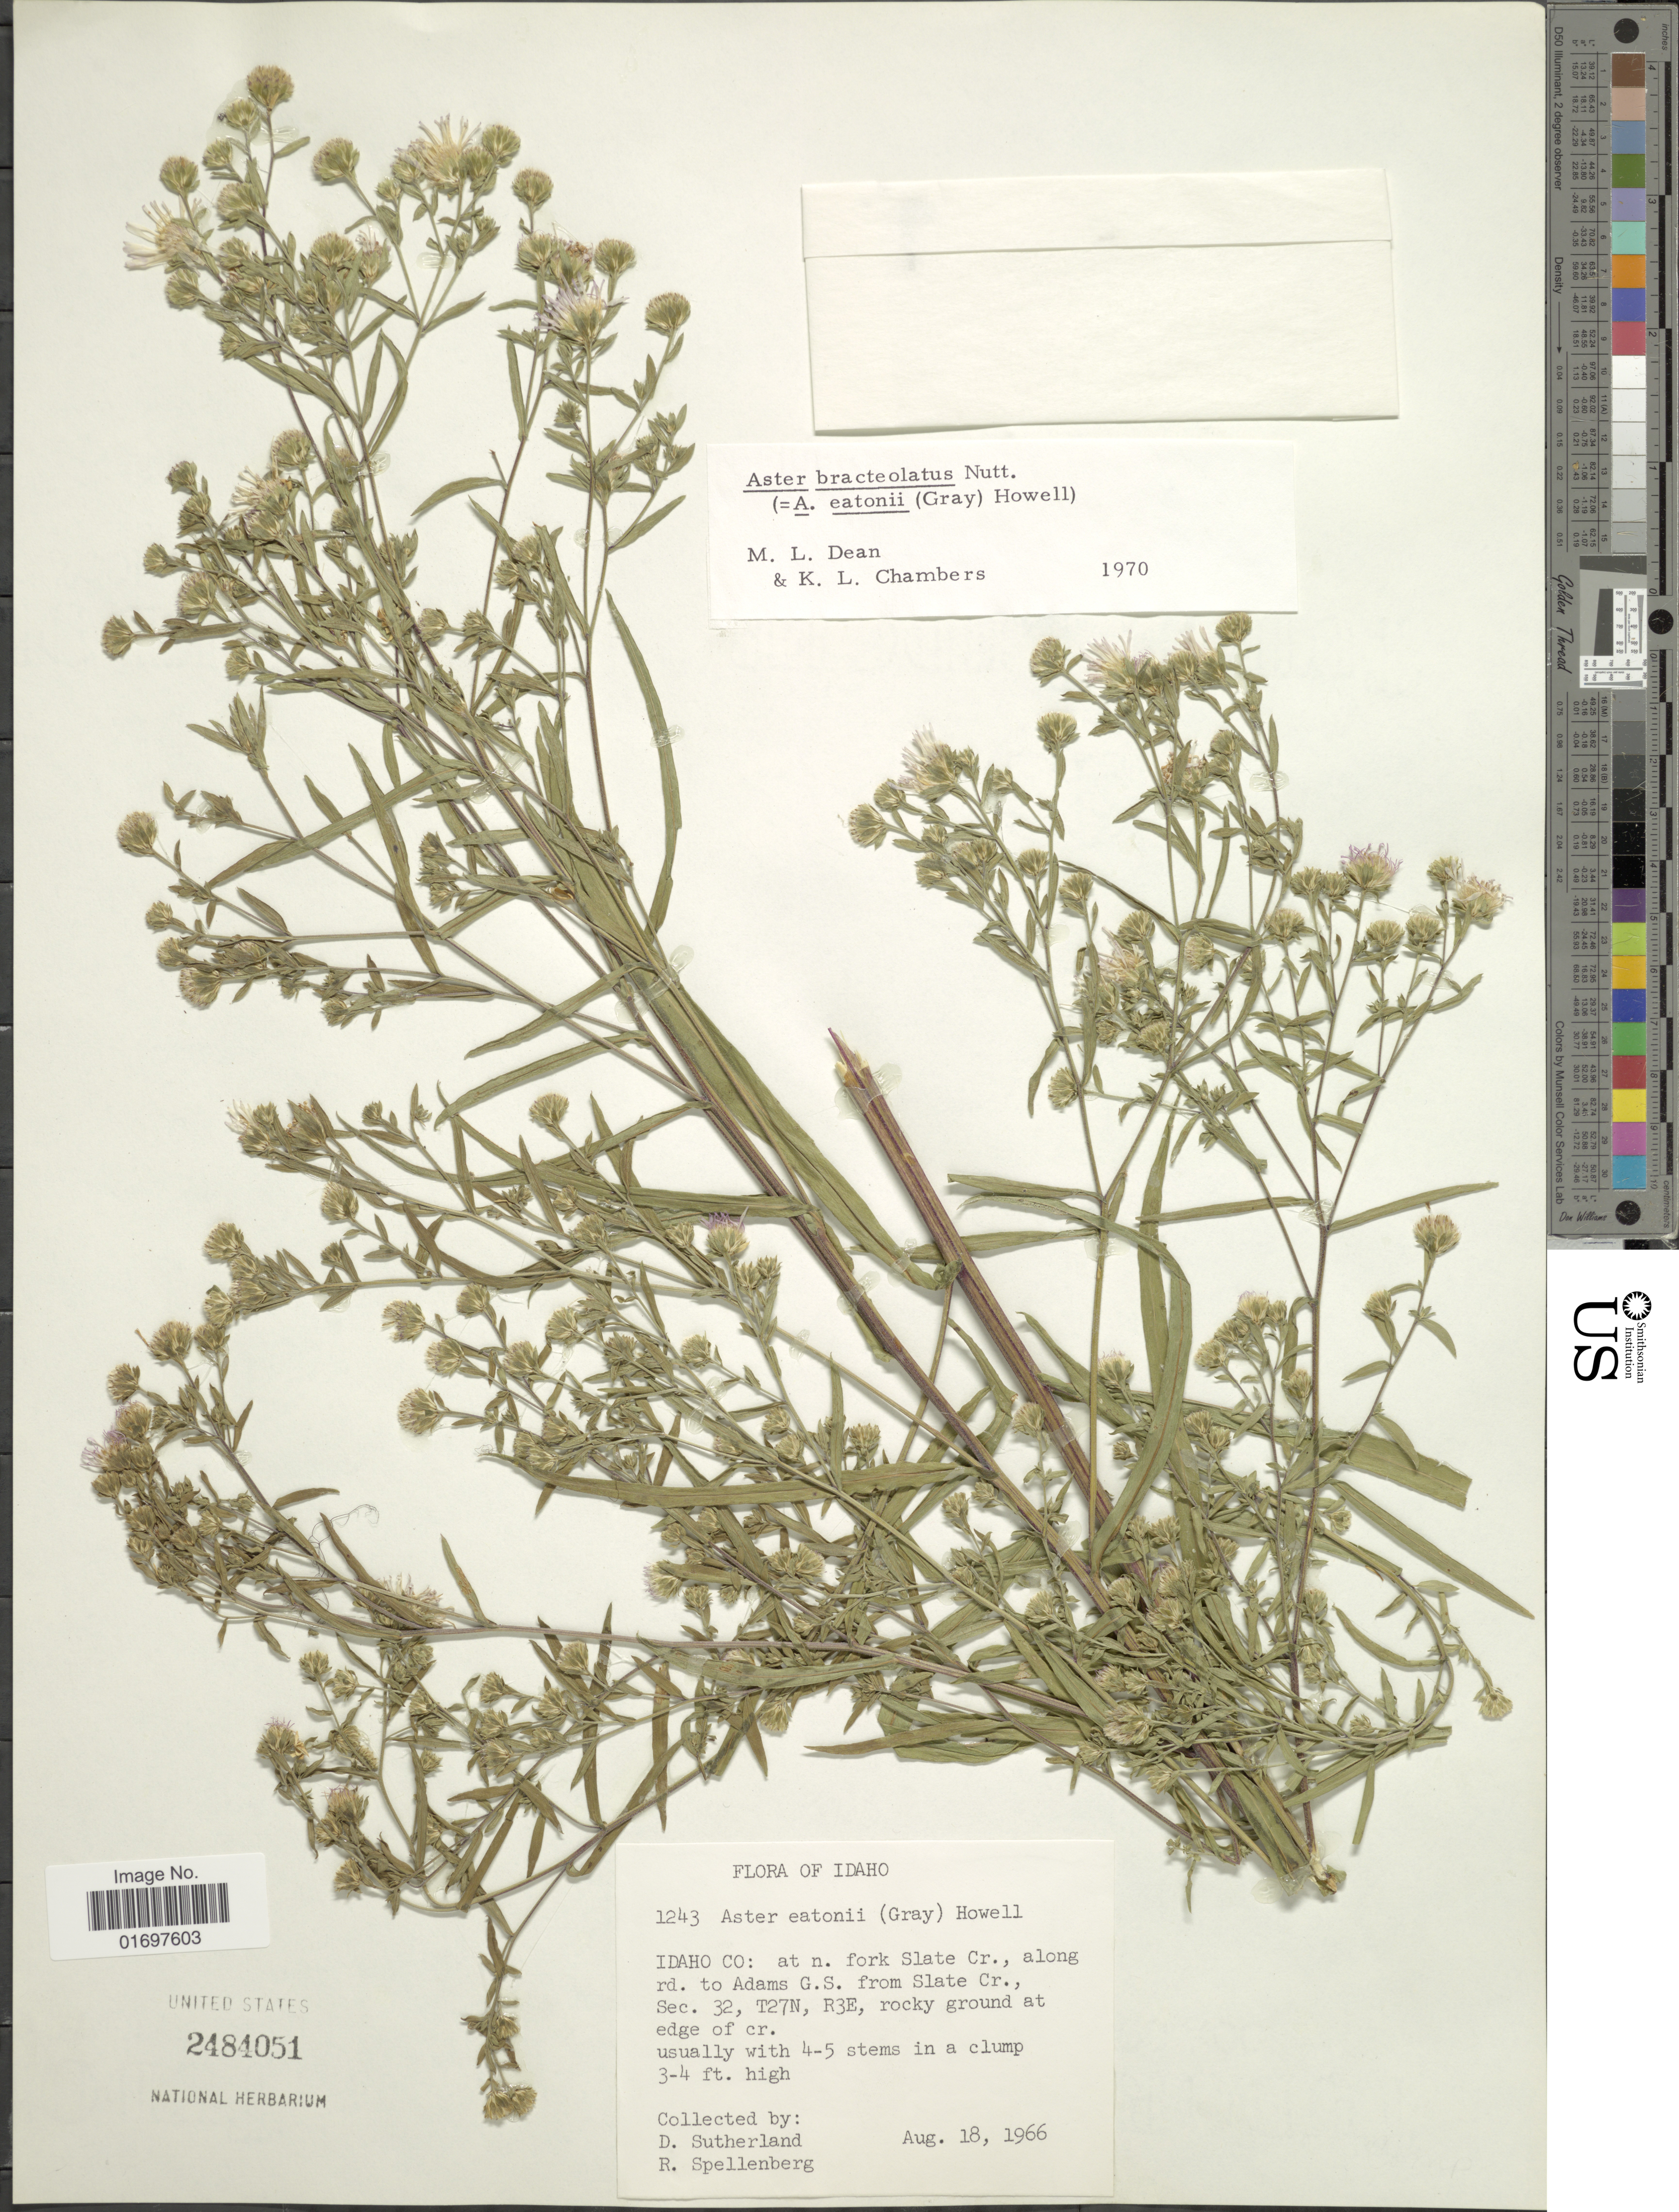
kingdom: Plantae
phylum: Tracheophyta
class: Magnoliopsida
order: Asterales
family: Asteraceae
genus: Symphyotrichum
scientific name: Symphyotrichum bracteolatum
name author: (Nutt.) G.L. Nesom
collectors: D. Sutherland & R. Spellenberg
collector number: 1243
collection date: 1966-08-18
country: United States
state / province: Idaho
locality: At N. Fork Slate Cr. along rd. to Adams G.S. from Slate Cr., Sec 32, T27N, R3E.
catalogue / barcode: US 2484051